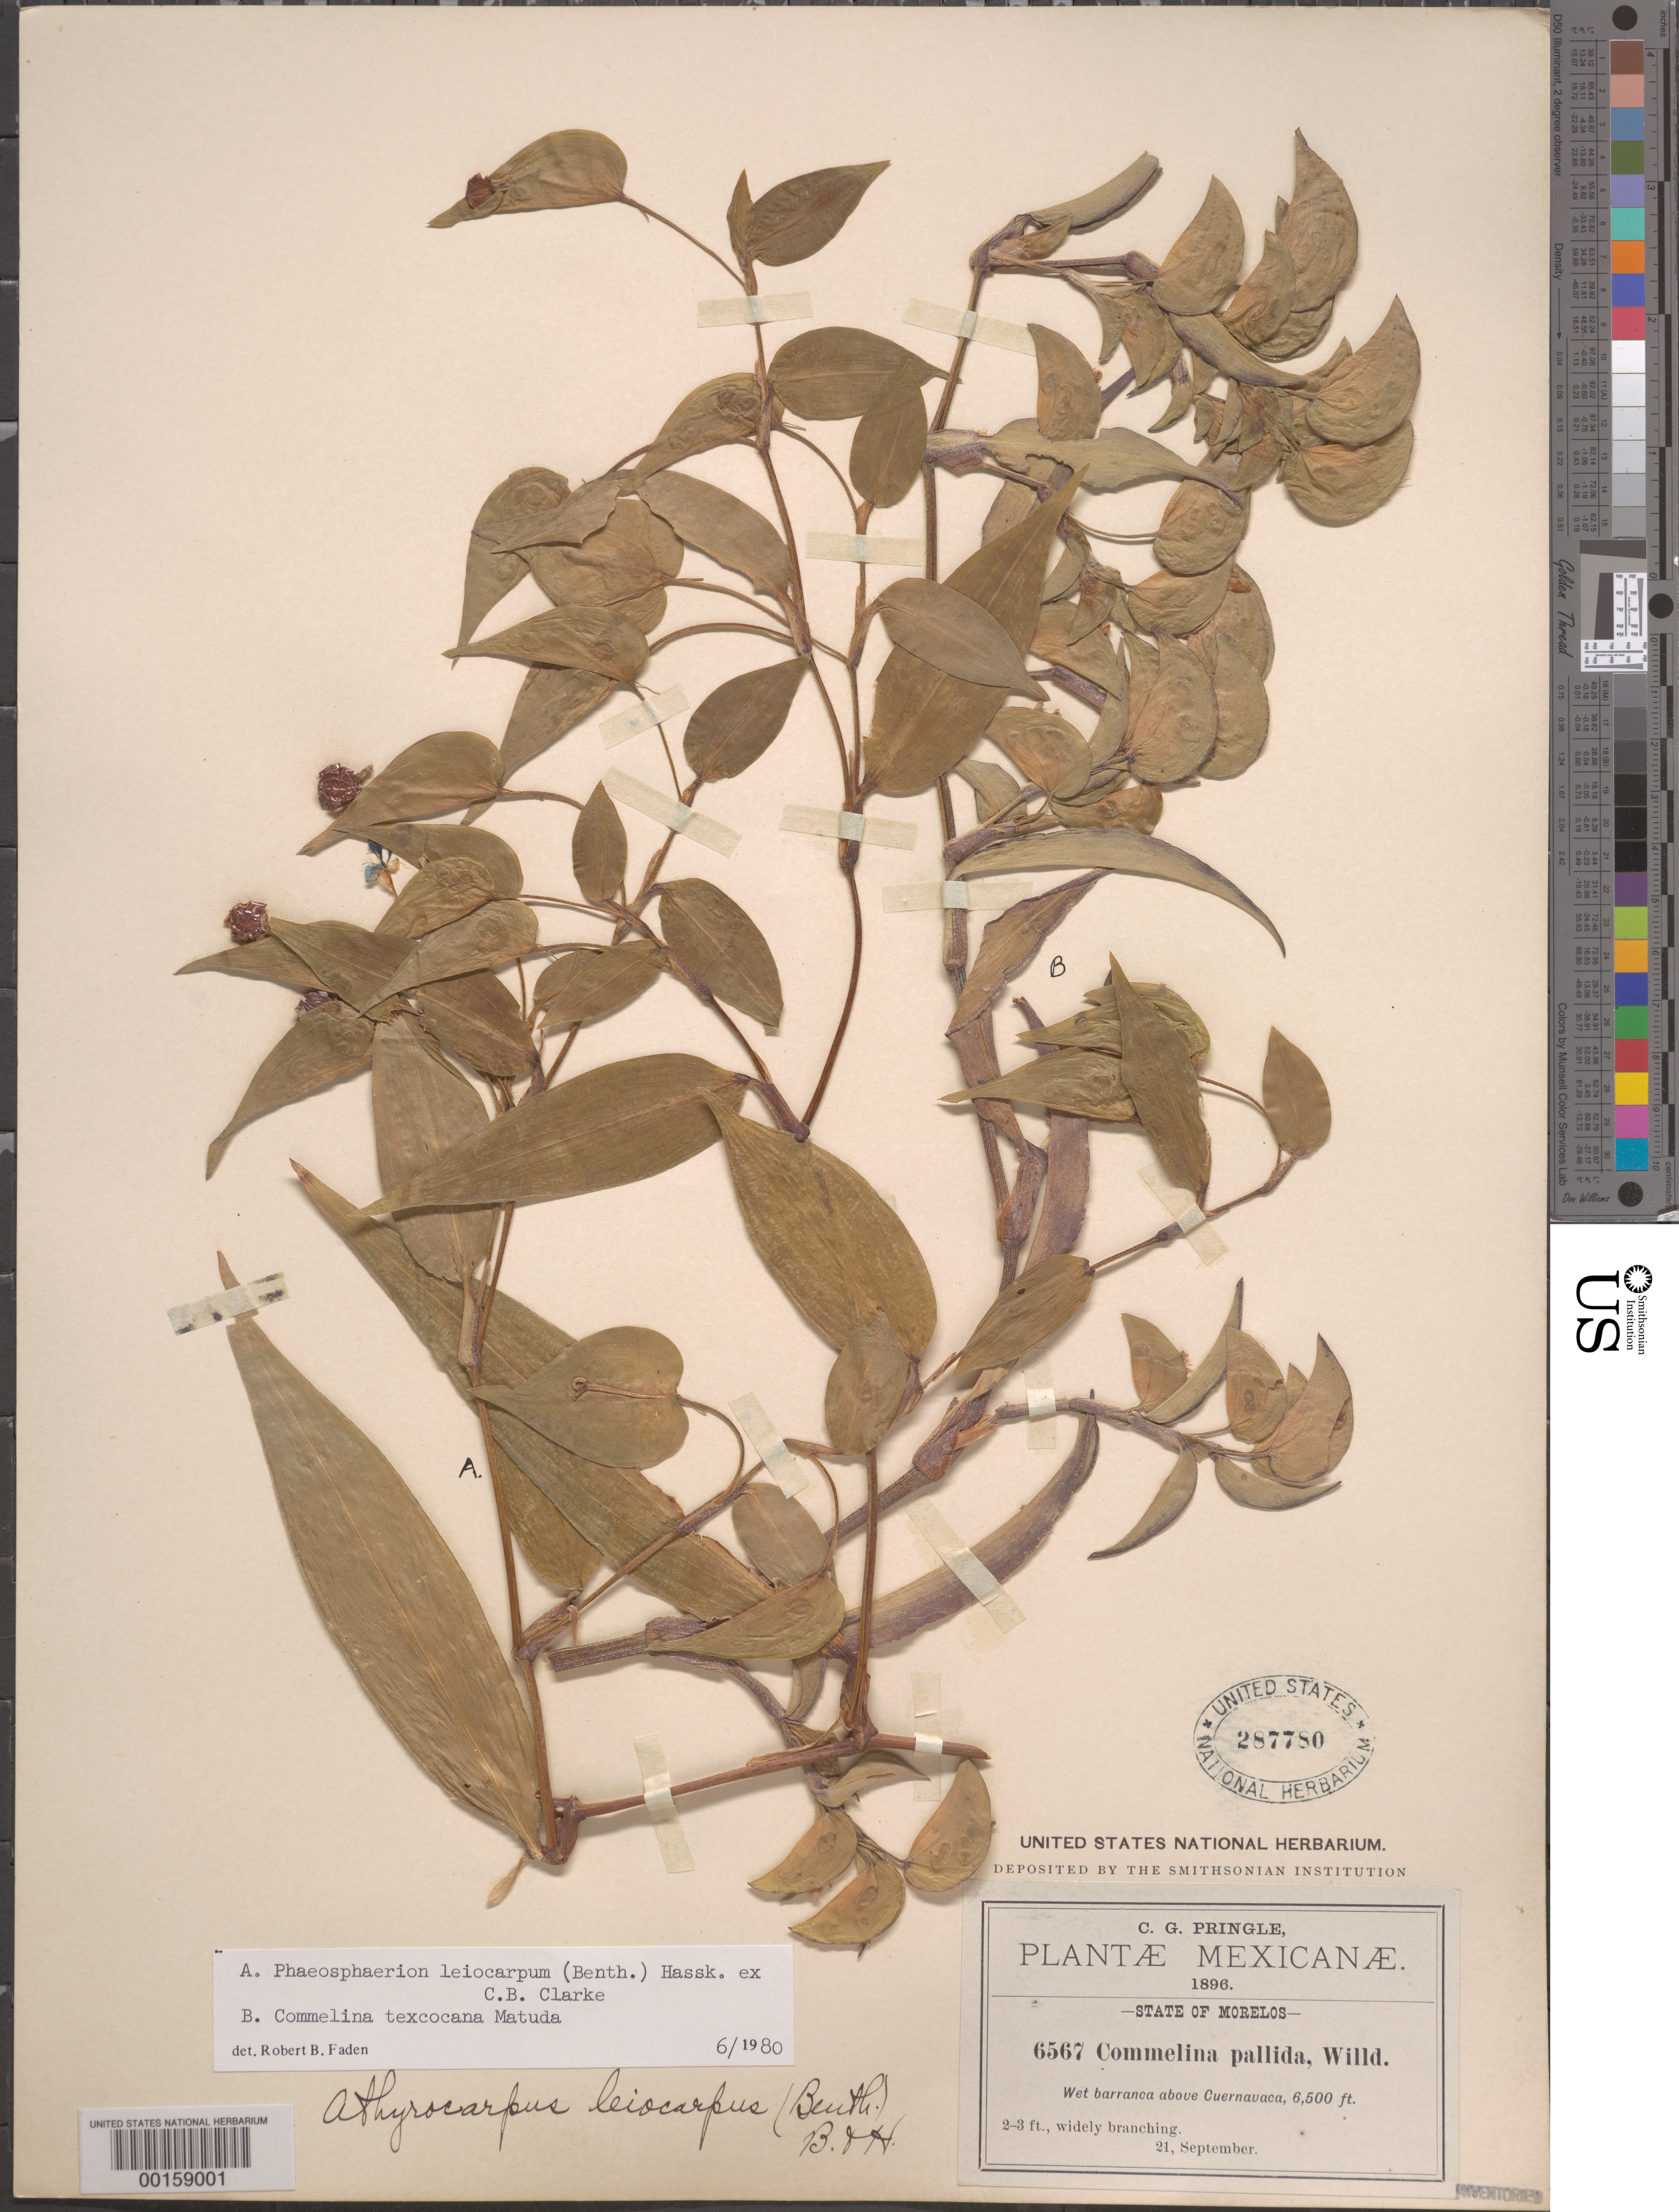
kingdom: Plantae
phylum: Tracheophyta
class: Liliopsida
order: Commelinales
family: Commelinaceae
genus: Commelina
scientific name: Commelina texcocana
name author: Matuda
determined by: Faden, Robert B., (US), Smithsonian Institution - National Museum of Natural History (UNITED STATES)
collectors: C. G. Pringle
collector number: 6567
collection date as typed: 21 Sep 1896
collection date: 1896-09-21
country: Mexico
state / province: Morelos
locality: Cuernavaca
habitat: Wet barranca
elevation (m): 1983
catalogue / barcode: US 287780